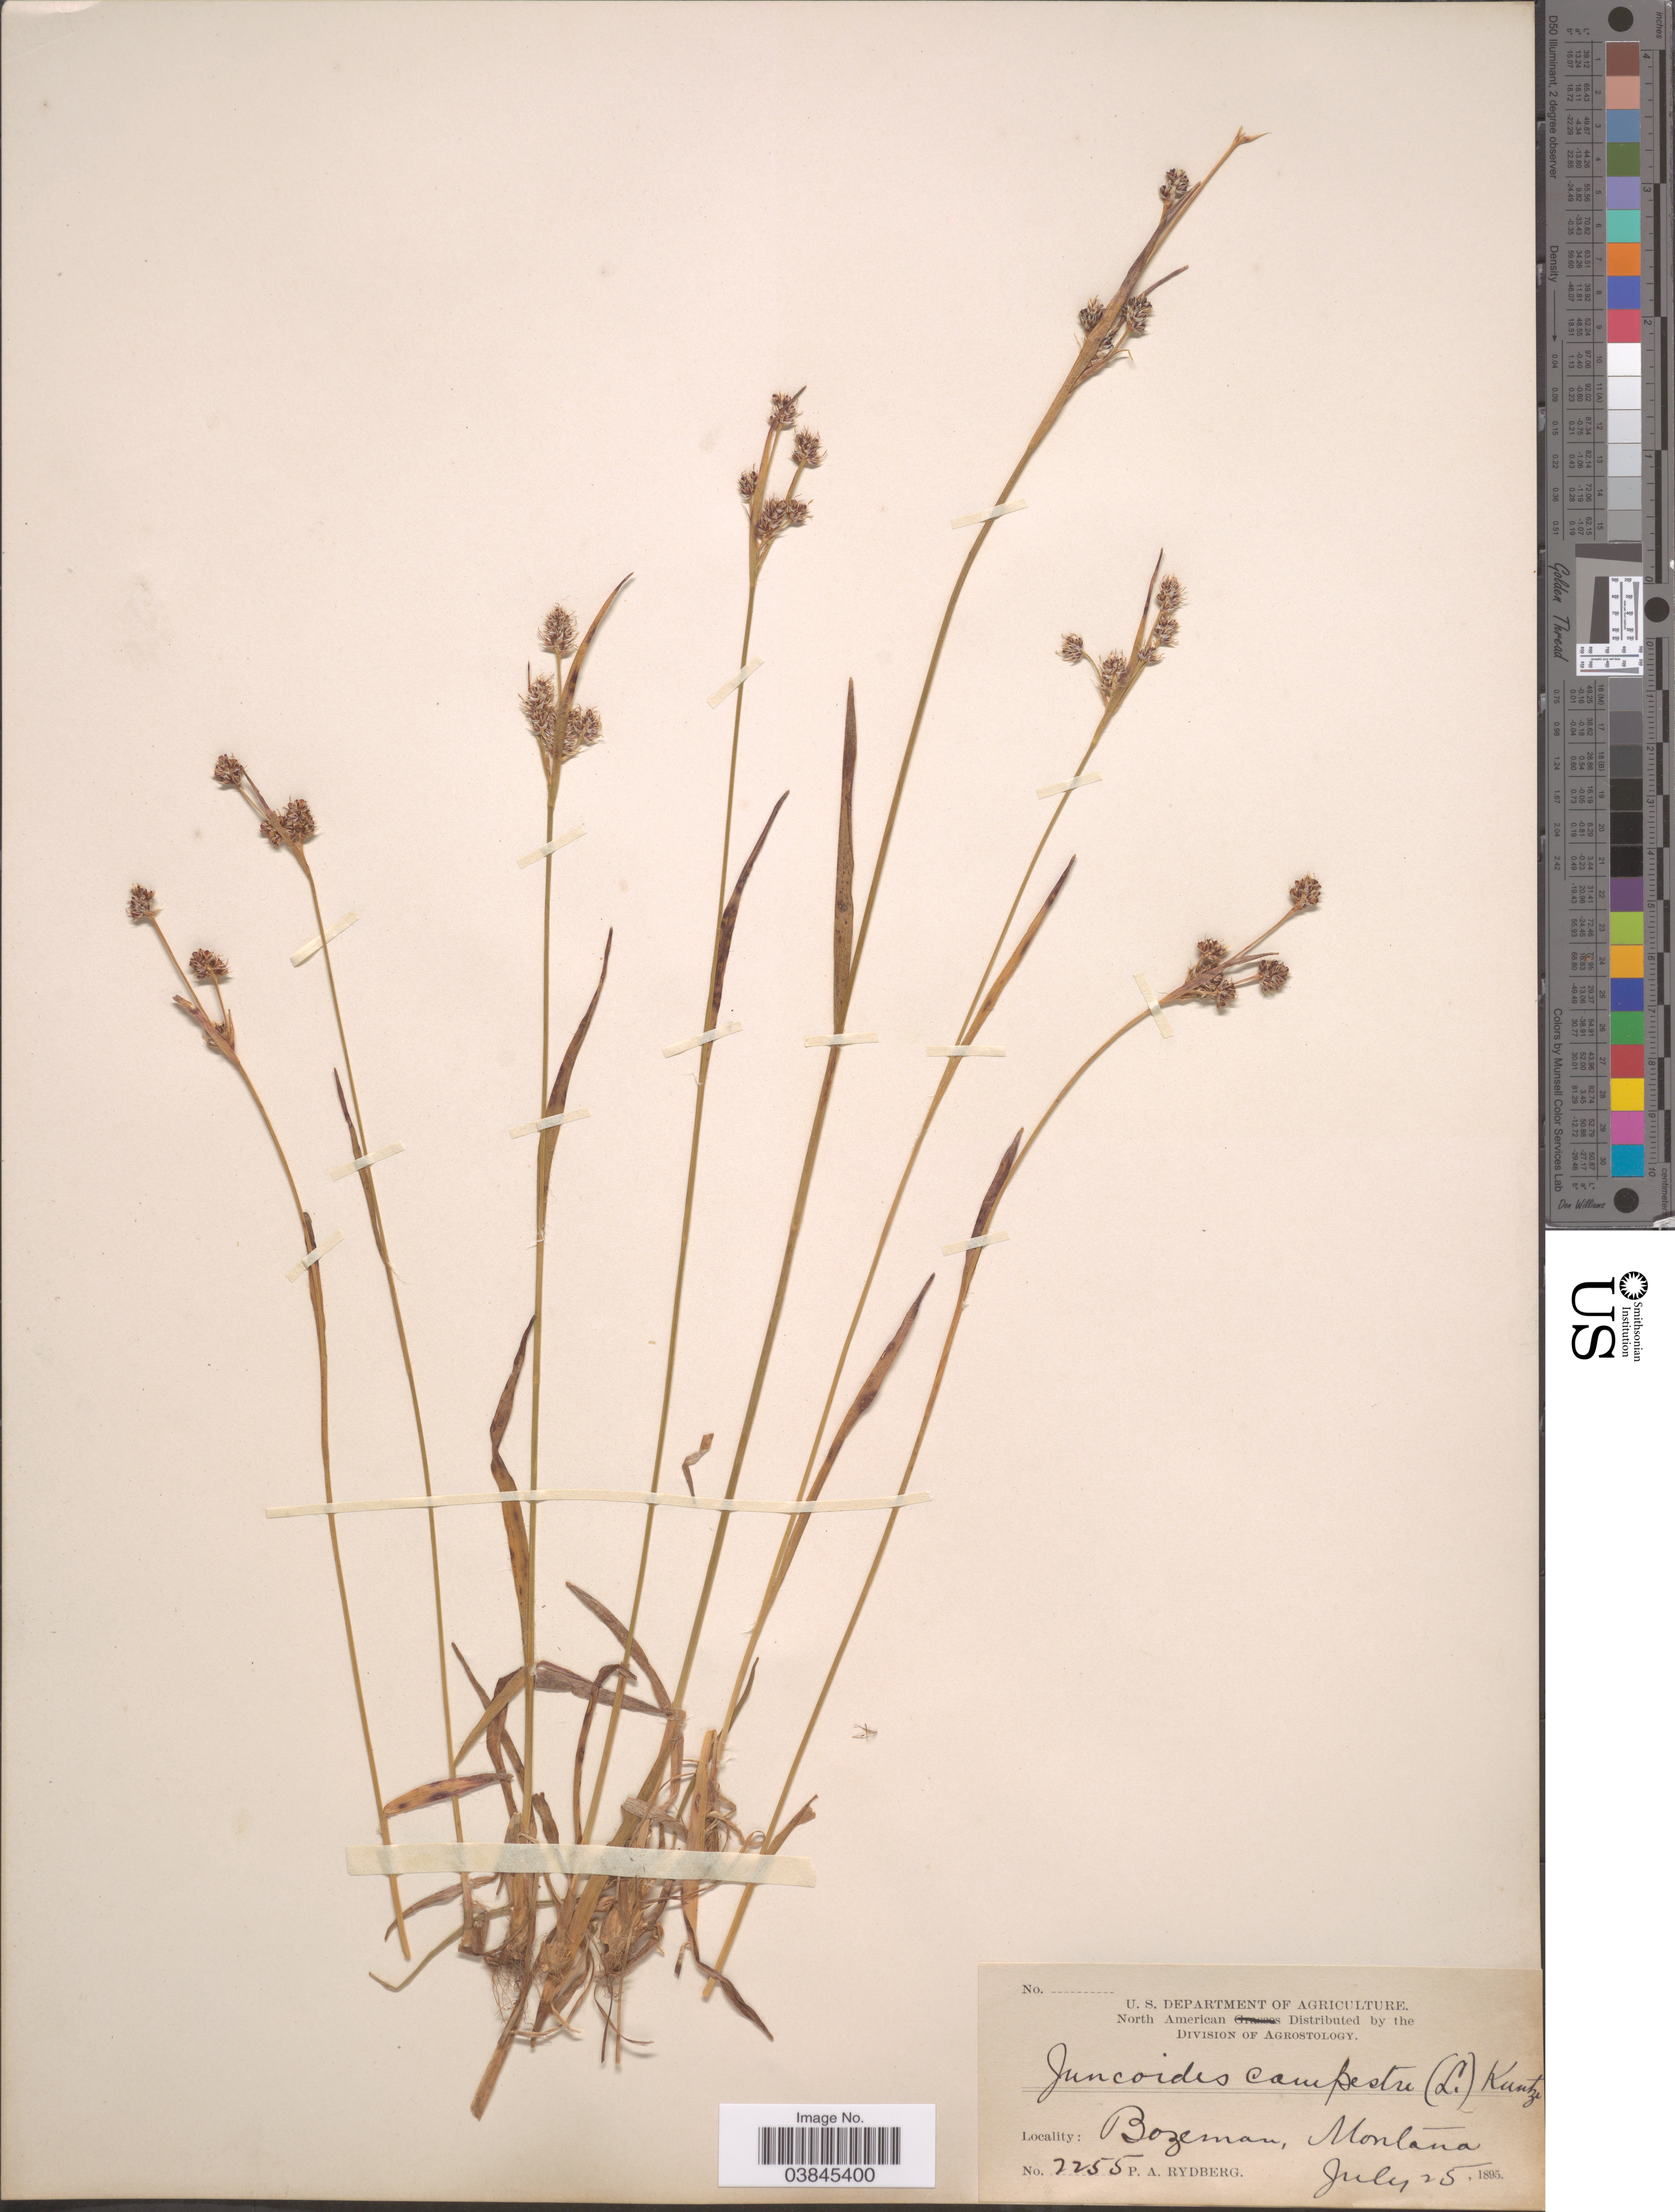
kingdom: Plantae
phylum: Tracheophyta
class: Liliopsida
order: Poales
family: Juncaceae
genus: Luzula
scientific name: Luzula campestris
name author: (L.) DC.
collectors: P. A. Rydberg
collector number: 2255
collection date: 1895-07-25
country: United States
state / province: Montana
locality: Bozeman.